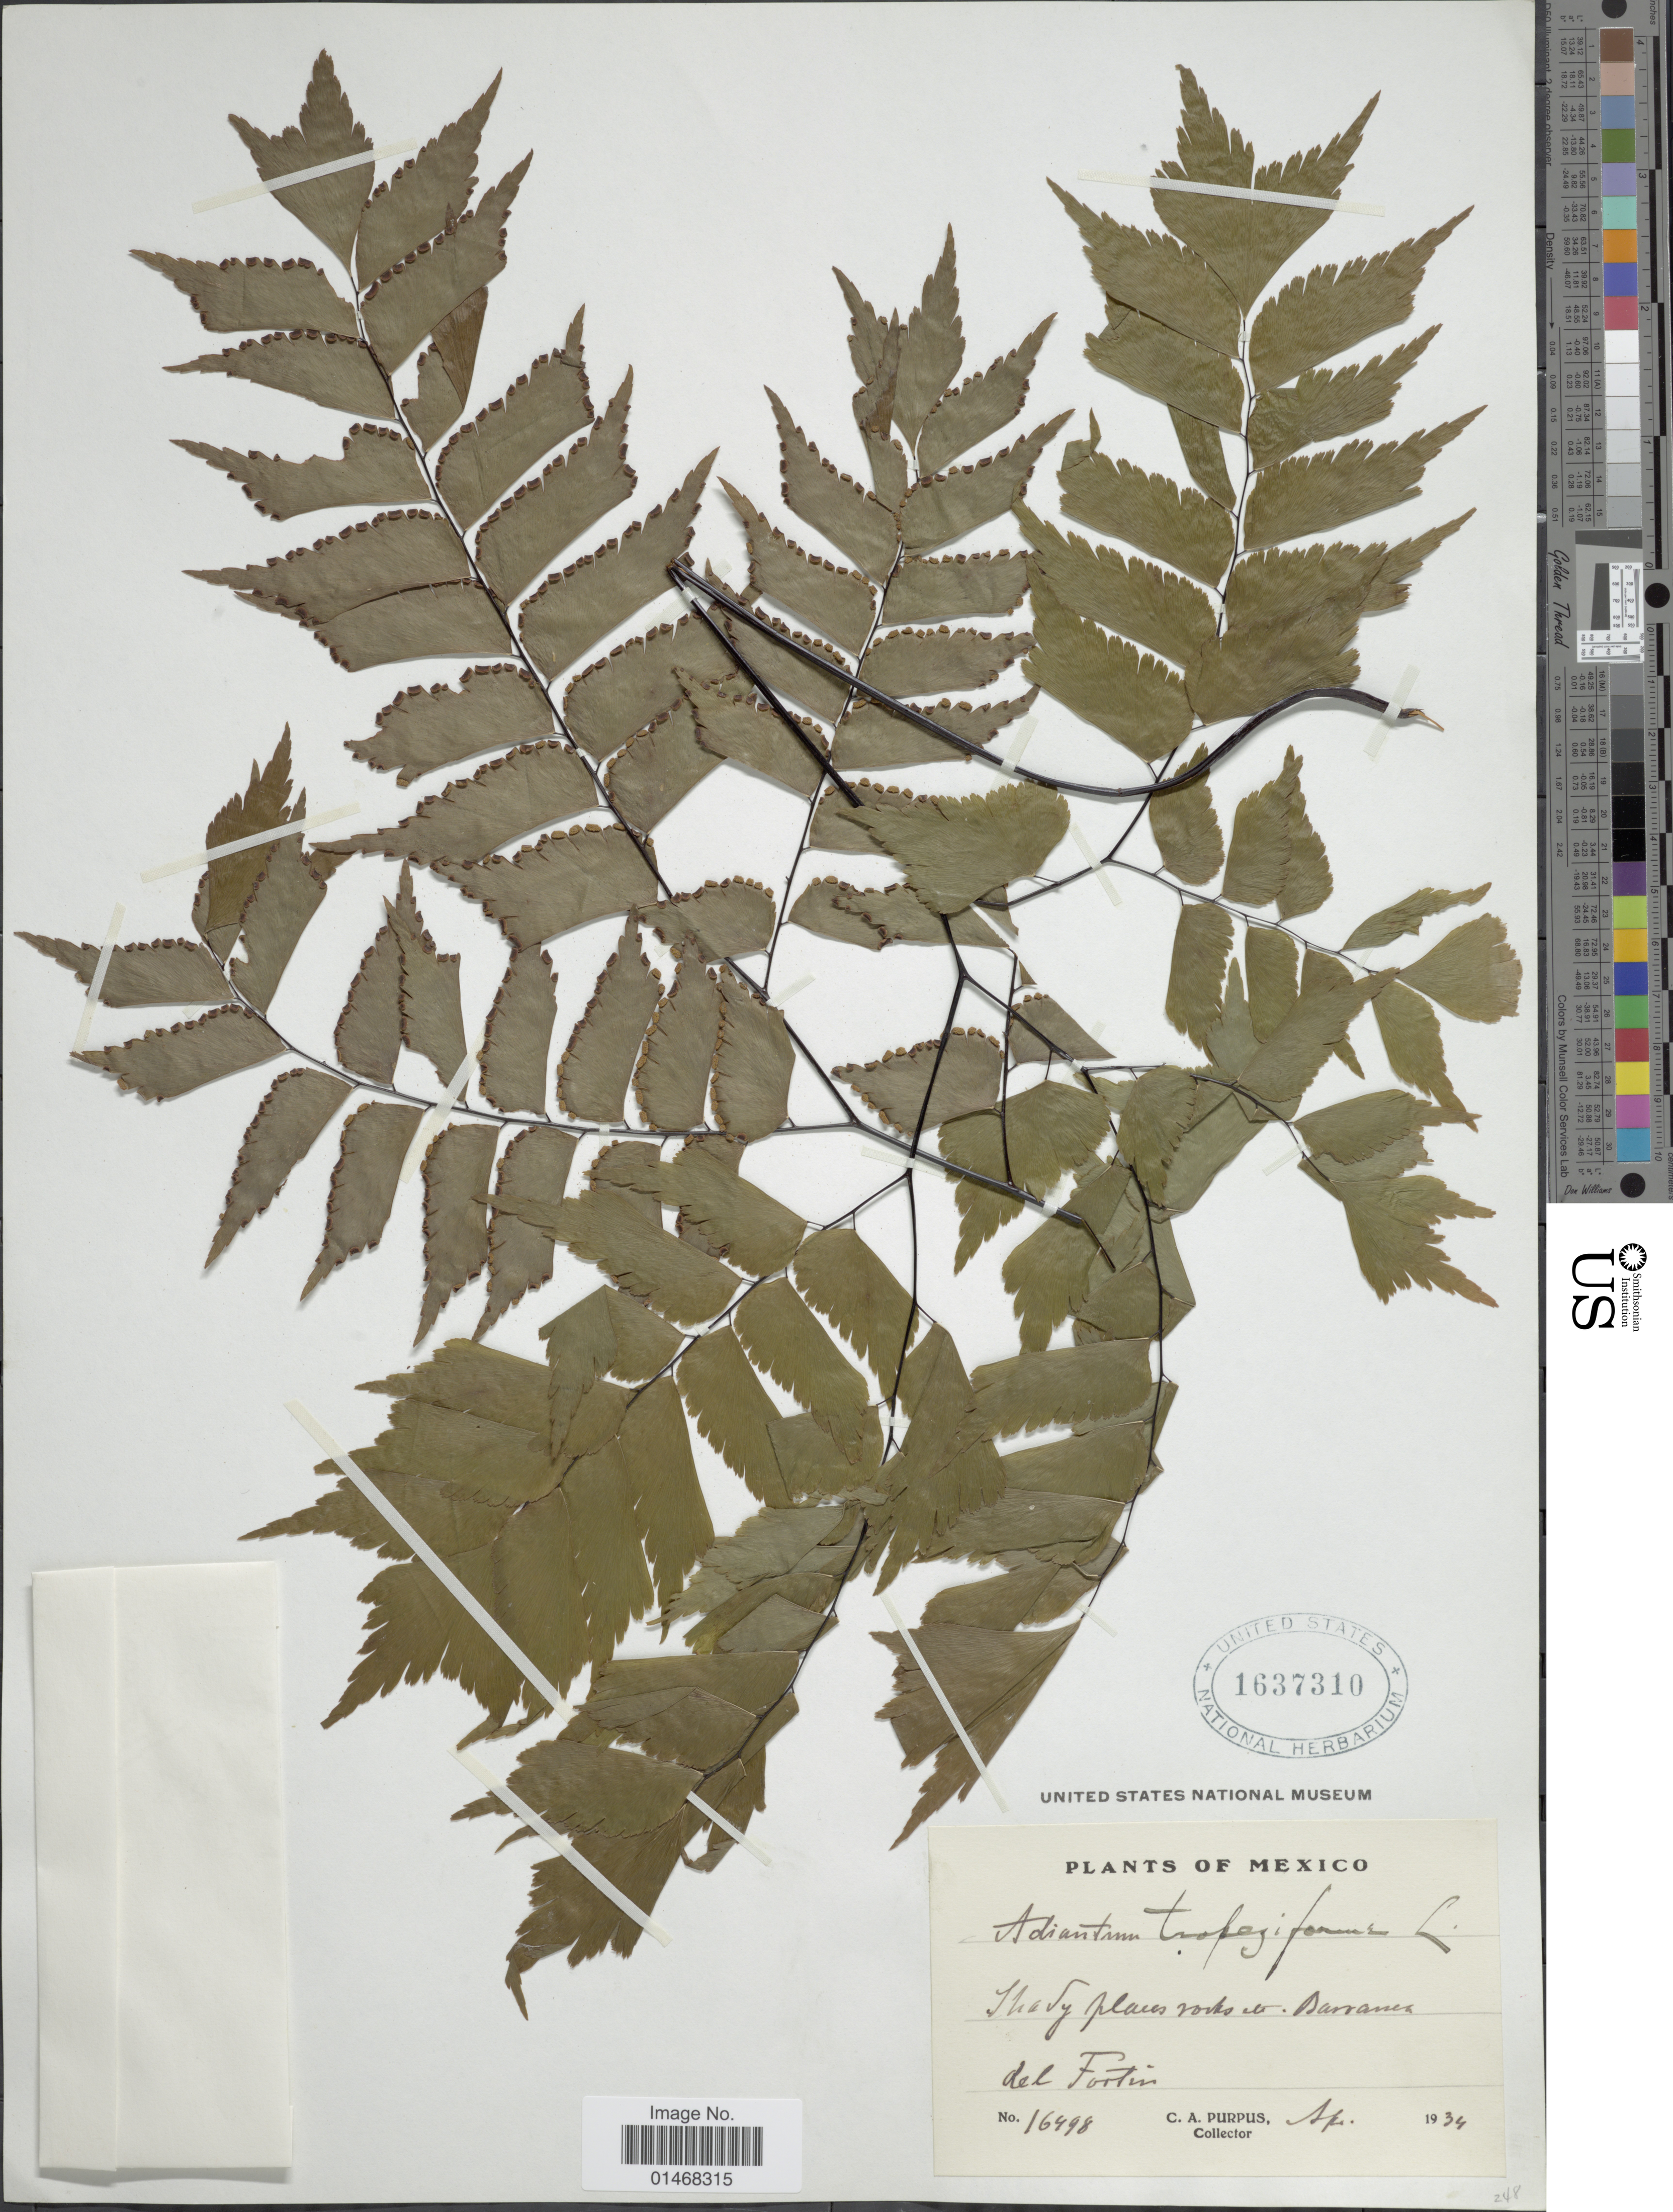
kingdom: Plantae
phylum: Tracheophyta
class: Polypodiopsida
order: Polypodiales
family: Pteridaceae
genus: Adiantum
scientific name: Adiantum trapeziforme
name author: L.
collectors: C. A. Purpus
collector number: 16498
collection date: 1934-04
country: Mexico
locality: Del Fortin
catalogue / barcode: US 1637310